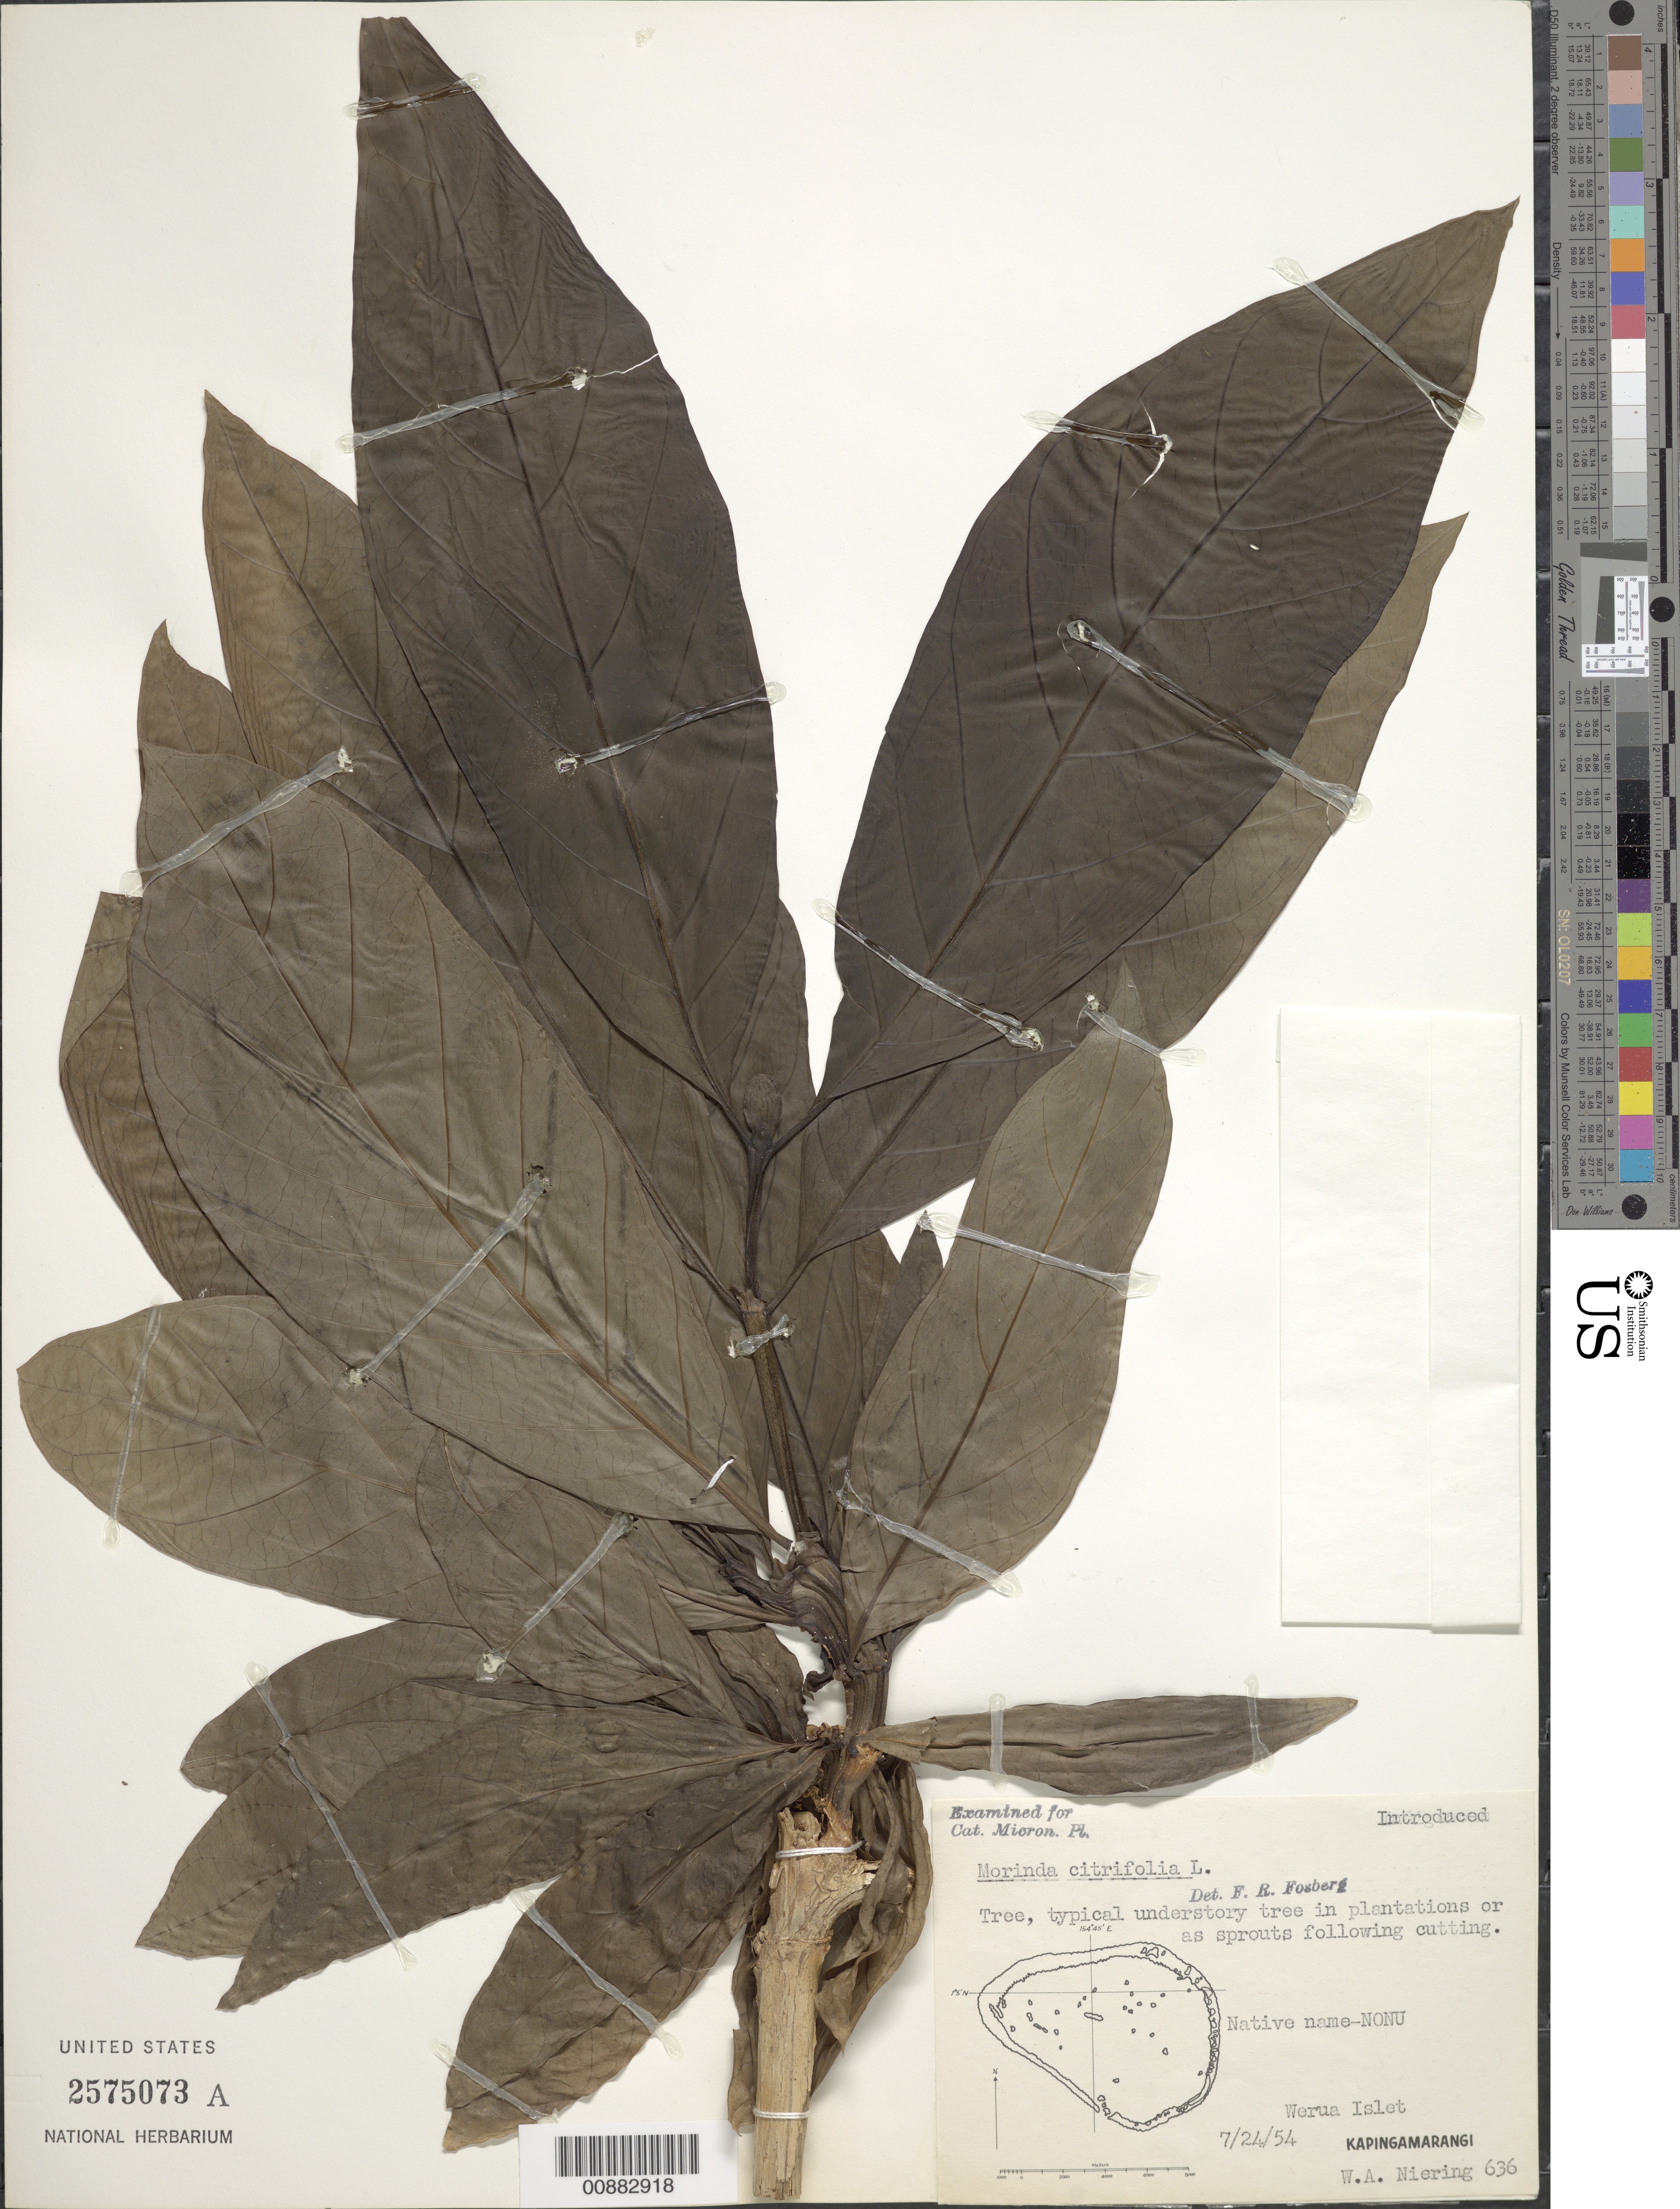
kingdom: Plantae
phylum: Tracheophyta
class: Magnoliopsida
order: Gentianales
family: Rubiaceae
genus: Morinda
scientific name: Morinda citrifolia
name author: L.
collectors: W. Niering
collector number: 636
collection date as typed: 24 Jul 1954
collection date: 1954-07-24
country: Micronesia, Federated States of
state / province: Pohnpei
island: Kapingamarangi Atoll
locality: Werua Islet.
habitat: Typical understory tree in plantations or as sprouts following cutting.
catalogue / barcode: US 2575073